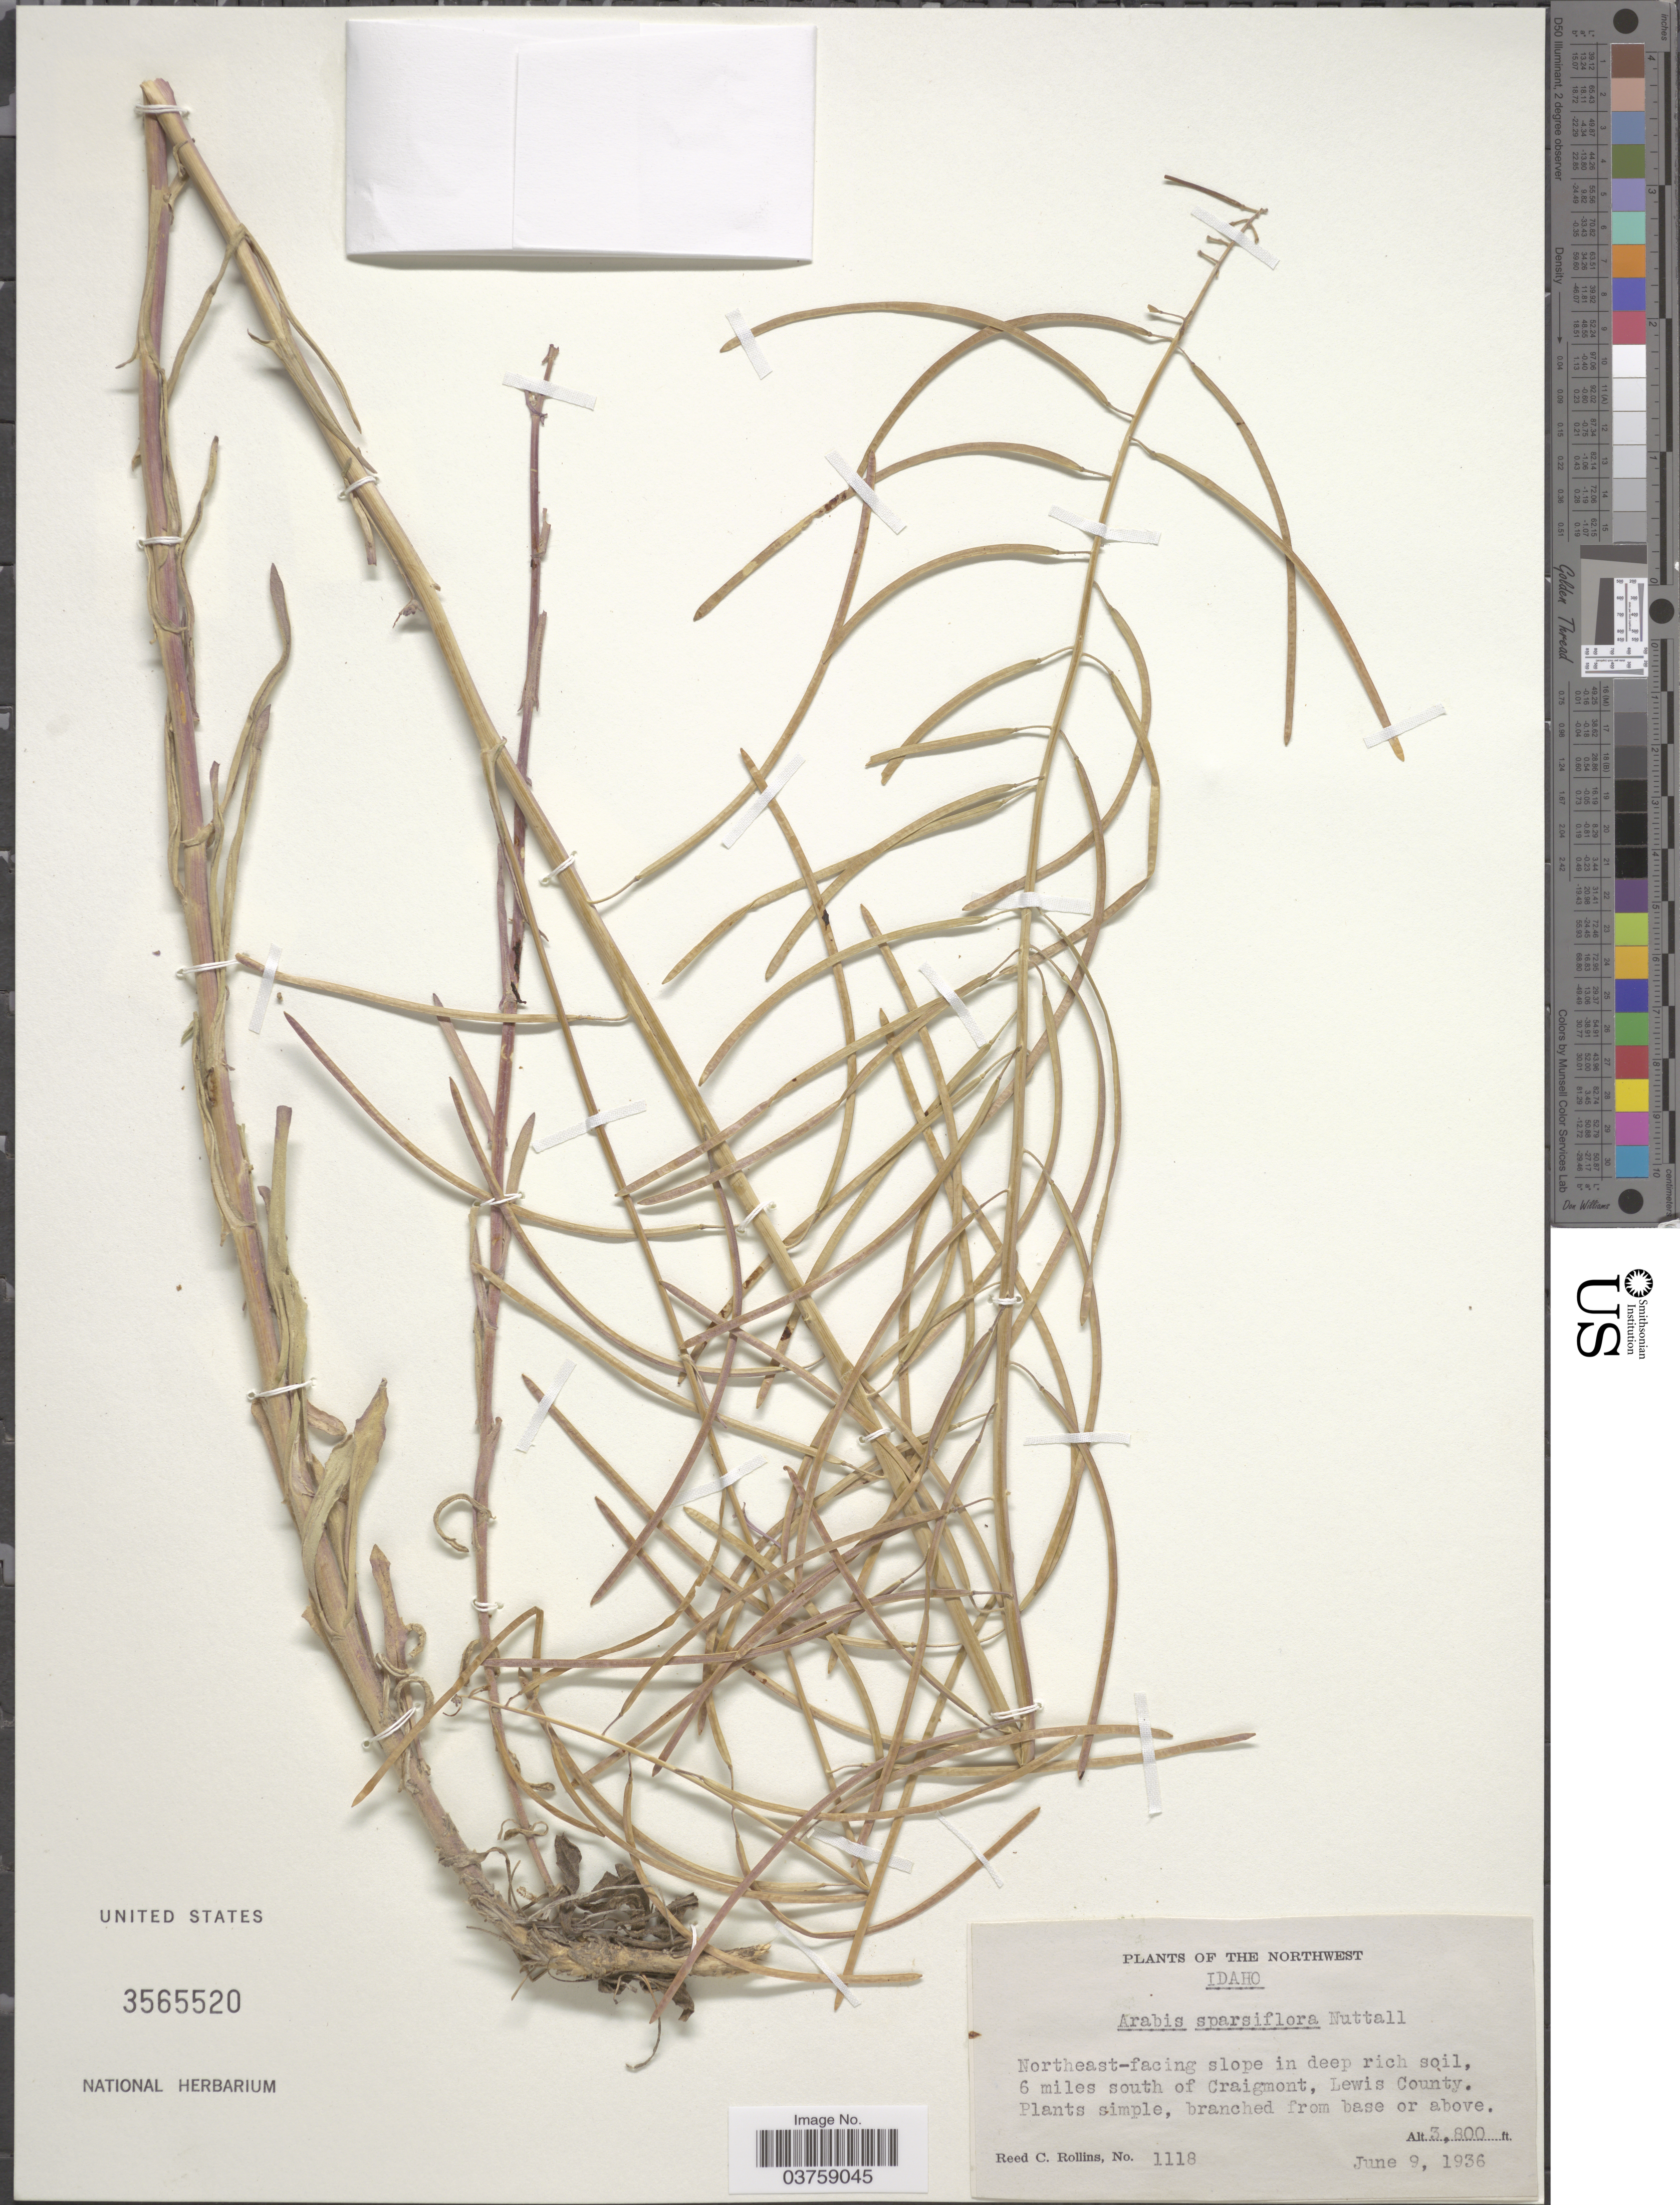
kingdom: Plantae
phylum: Tracheophyta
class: Magnoliopsida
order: Brassicales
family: Brassicaceae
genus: Arabis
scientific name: Arabis sparsiflora var. sparsiflora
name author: Nutt.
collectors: R. C. Rollins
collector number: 1118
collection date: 1936-06-09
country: United States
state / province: Idaho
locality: The Northwest. 6 miles south of Craigmont, Lewis County.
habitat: slope in deep rich soil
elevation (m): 1158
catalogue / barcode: US 3565520